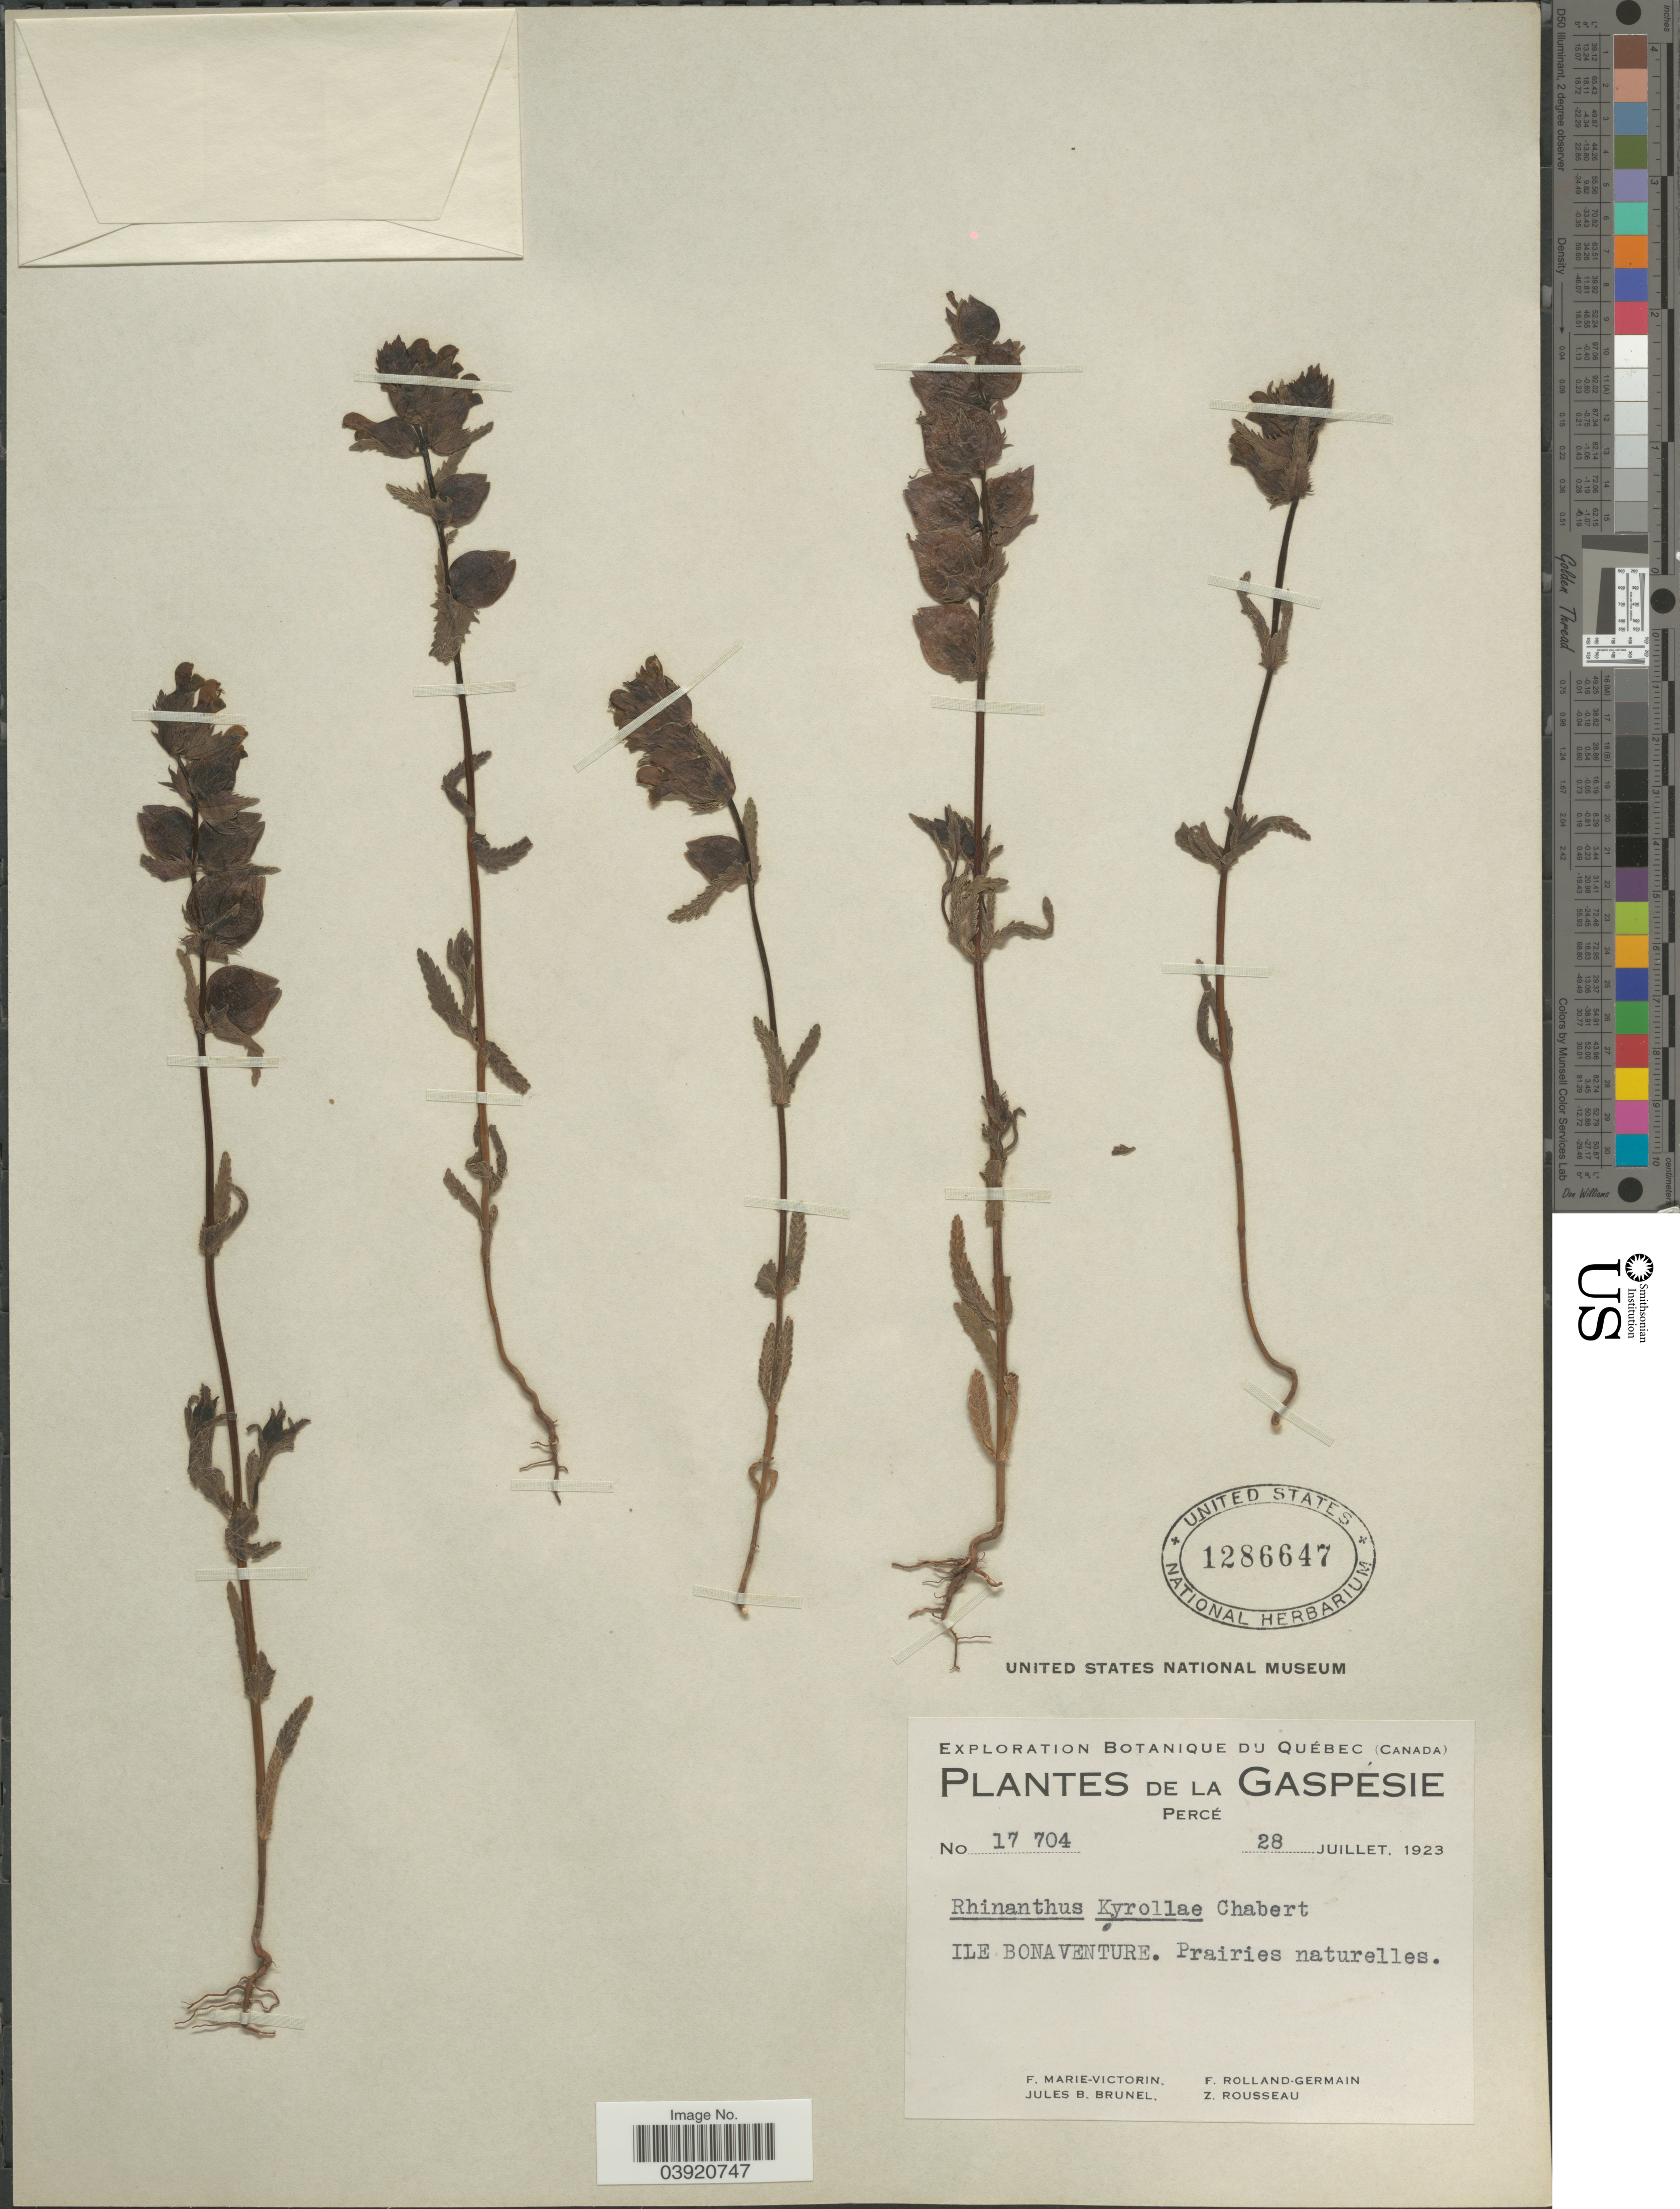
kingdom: Plantae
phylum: Tracheophyta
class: Magnoliopsida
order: Lamiales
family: Orobanchaceae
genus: Rhinanthus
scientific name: Rhinanthus kyrollae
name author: Chabert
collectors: F. Marie-Victorin, Rolland-Germain, J. Brunel & Z. Rousseau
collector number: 17704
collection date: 1923-07-28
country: Canada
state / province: Quebec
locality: La Gaspésie Percé. Ile Bonaventure.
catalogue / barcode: US 1286647